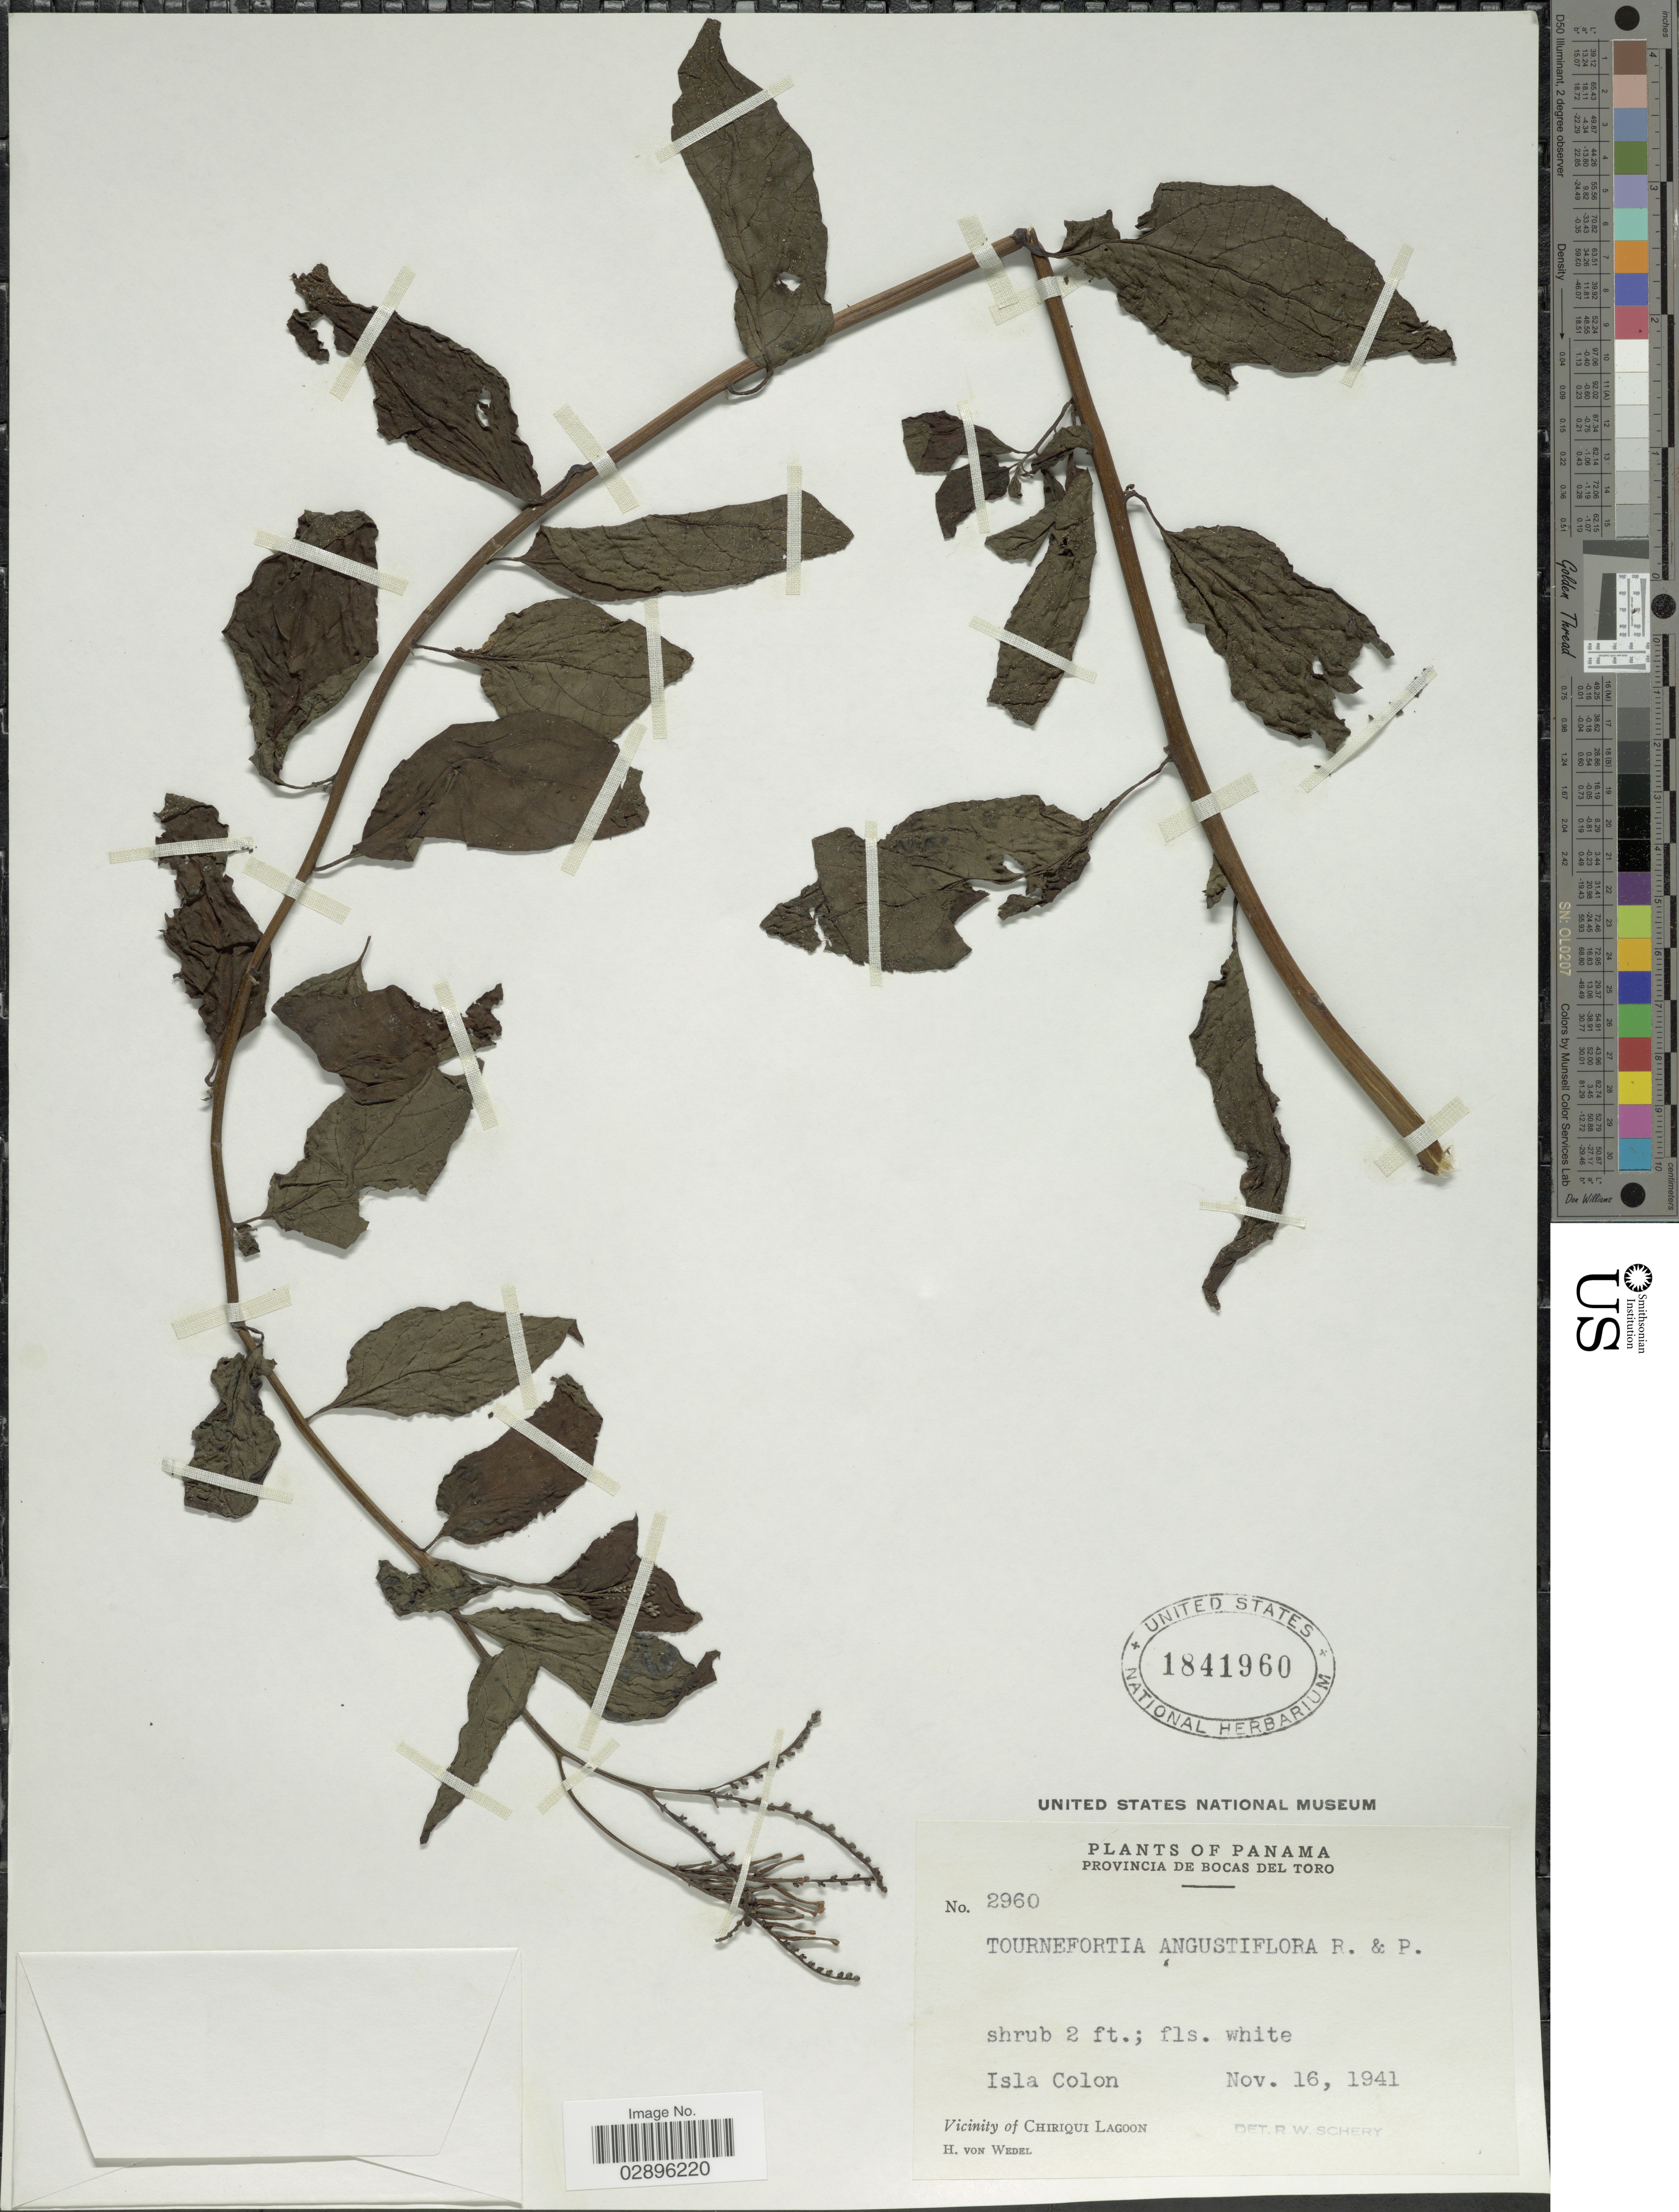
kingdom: Plantae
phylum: Tracheophyta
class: Magnoliopsida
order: Boraginales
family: Heliotropiaceae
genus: Tournefortia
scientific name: Tournefortia angustiflora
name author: Ruiz & Pav.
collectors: H. von Wedel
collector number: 2960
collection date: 1941-11-16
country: Panama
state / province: Bocas del Toro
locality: Isla Colon. Vicinity of Chiriqui Lagoon.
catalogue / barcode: US 1841960